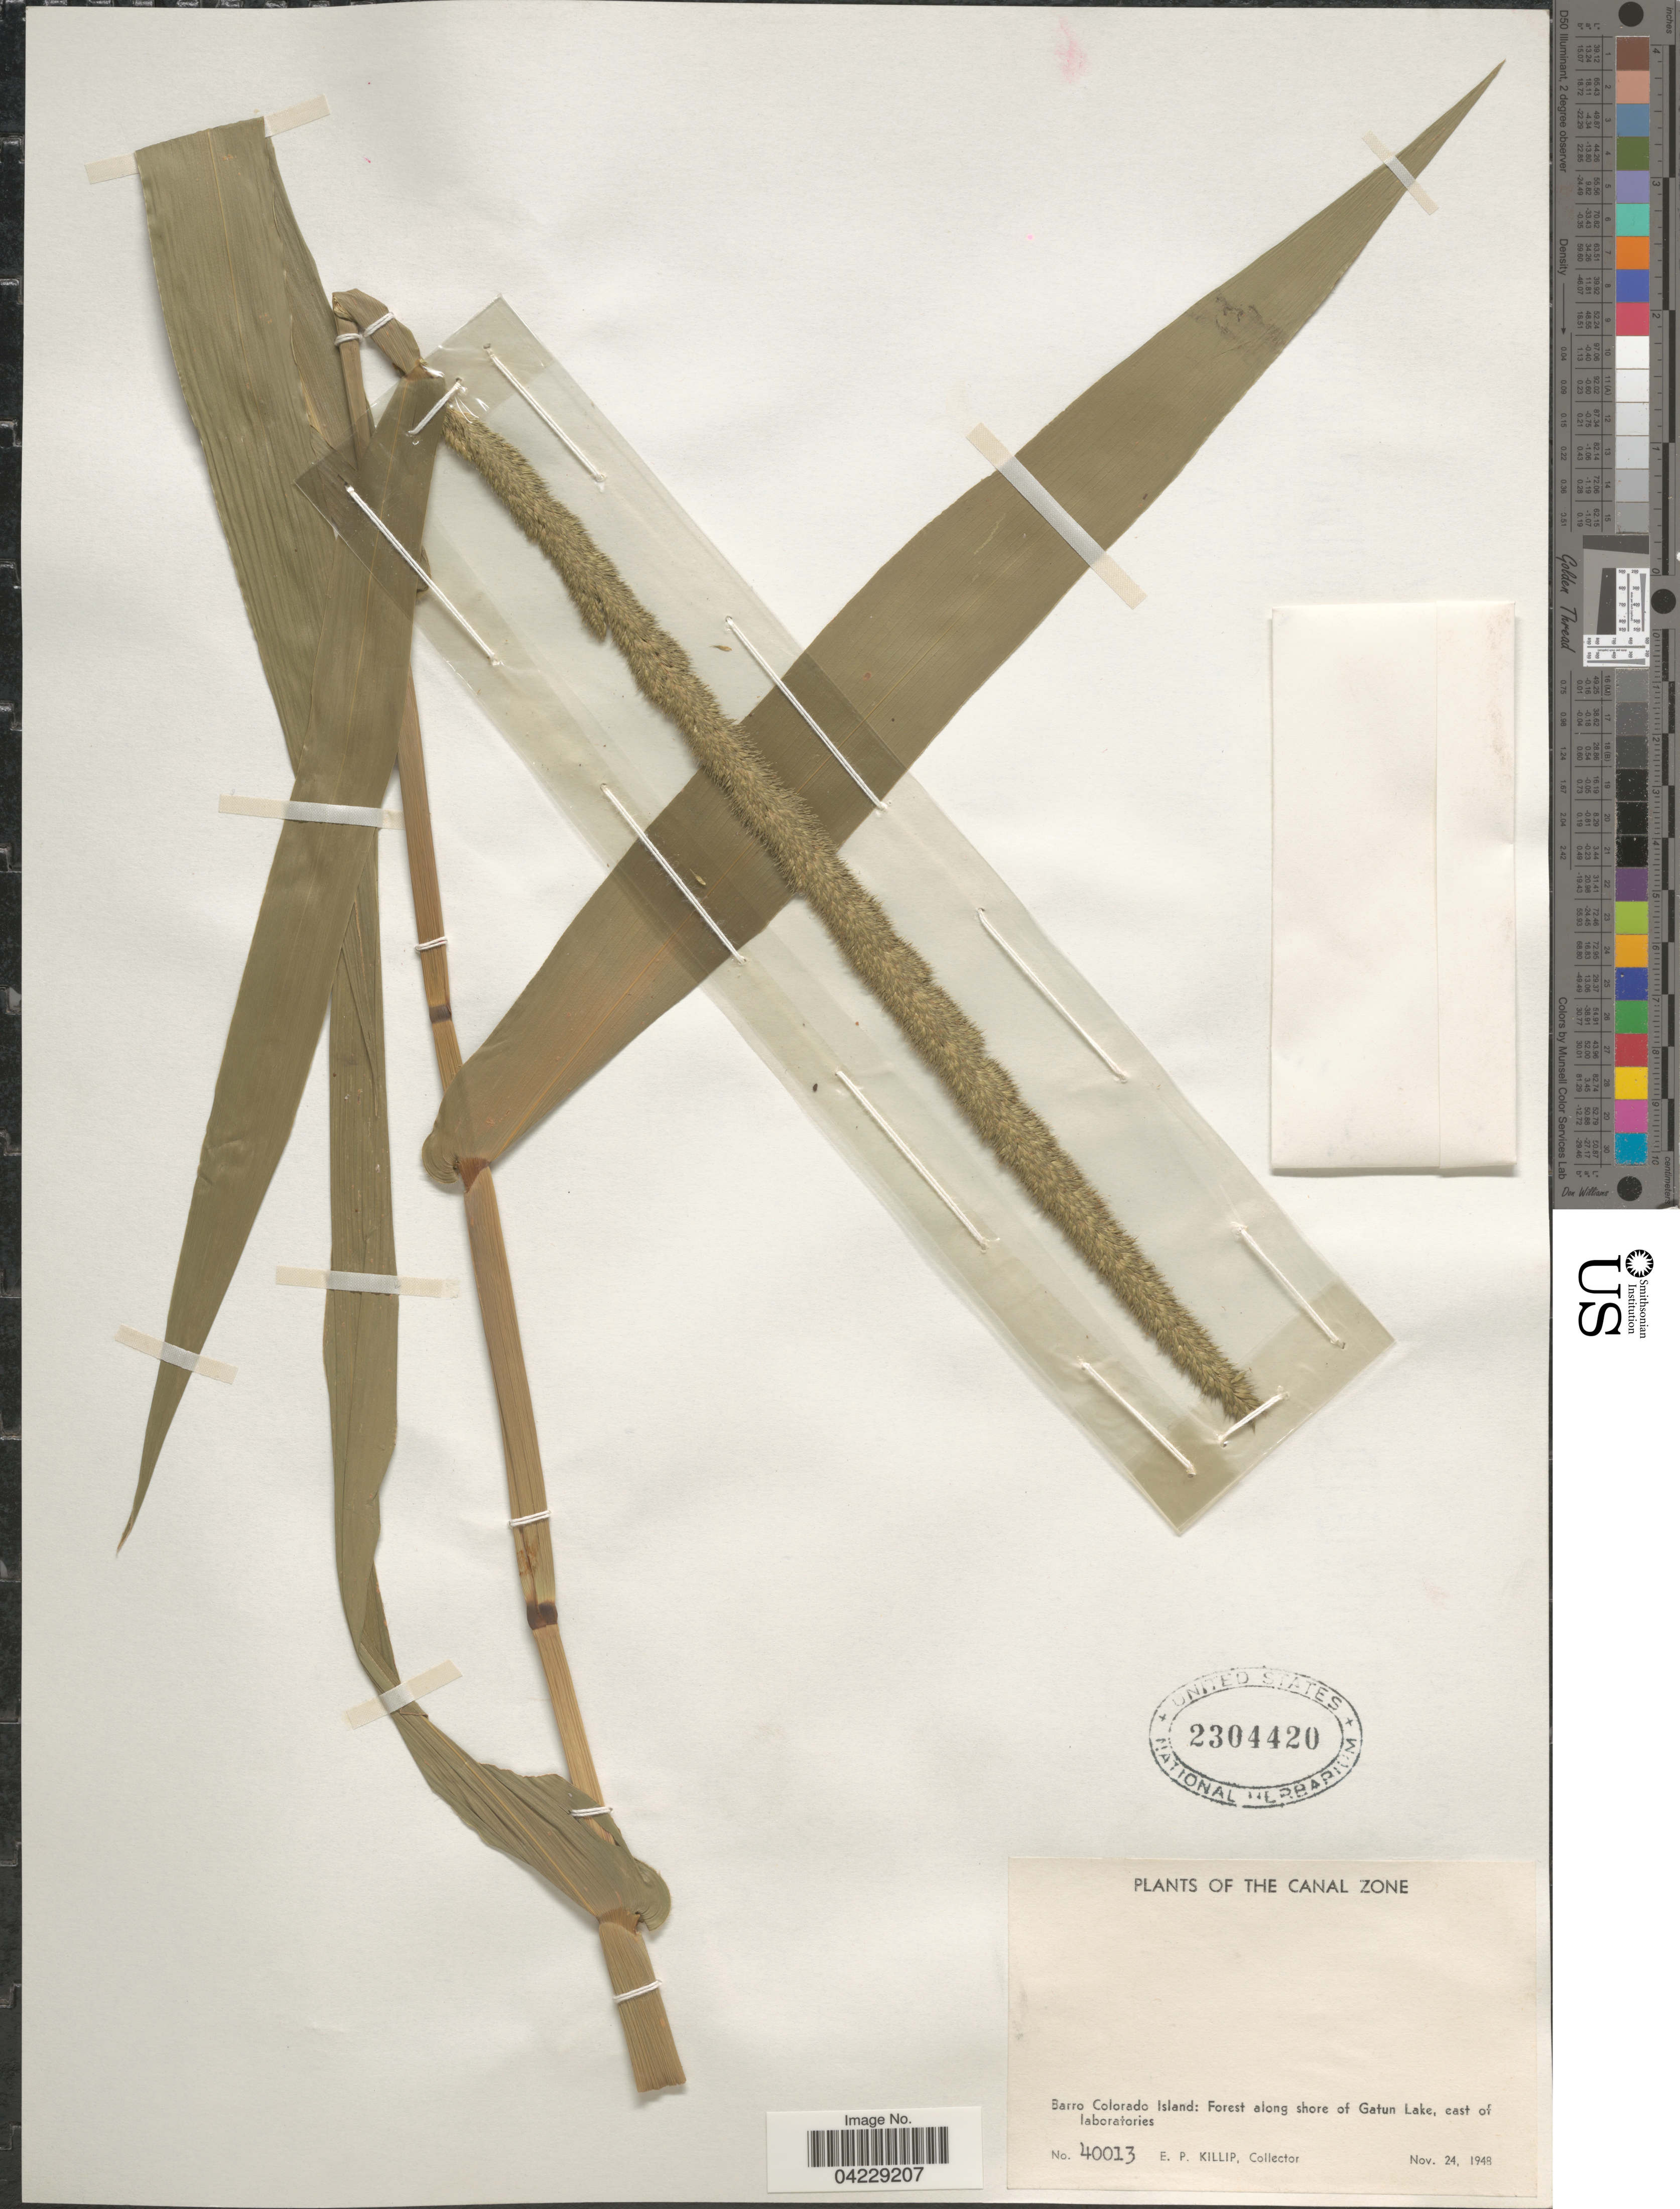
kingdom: Plantae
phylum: Tracheophyta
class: Liliopsida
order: Poales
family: Poaceae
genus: Hymenachne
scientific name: Hymenachne amplexicaulis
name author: (Rudge) Nees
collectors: E. P. Killip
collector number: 40013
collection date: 1948-11-24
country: Panama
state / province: Panamá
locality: The Canal Zone. Barro Colorado Island: Forest along shore of Gatun Lake, east of laboratories.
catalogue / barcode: US 2304420